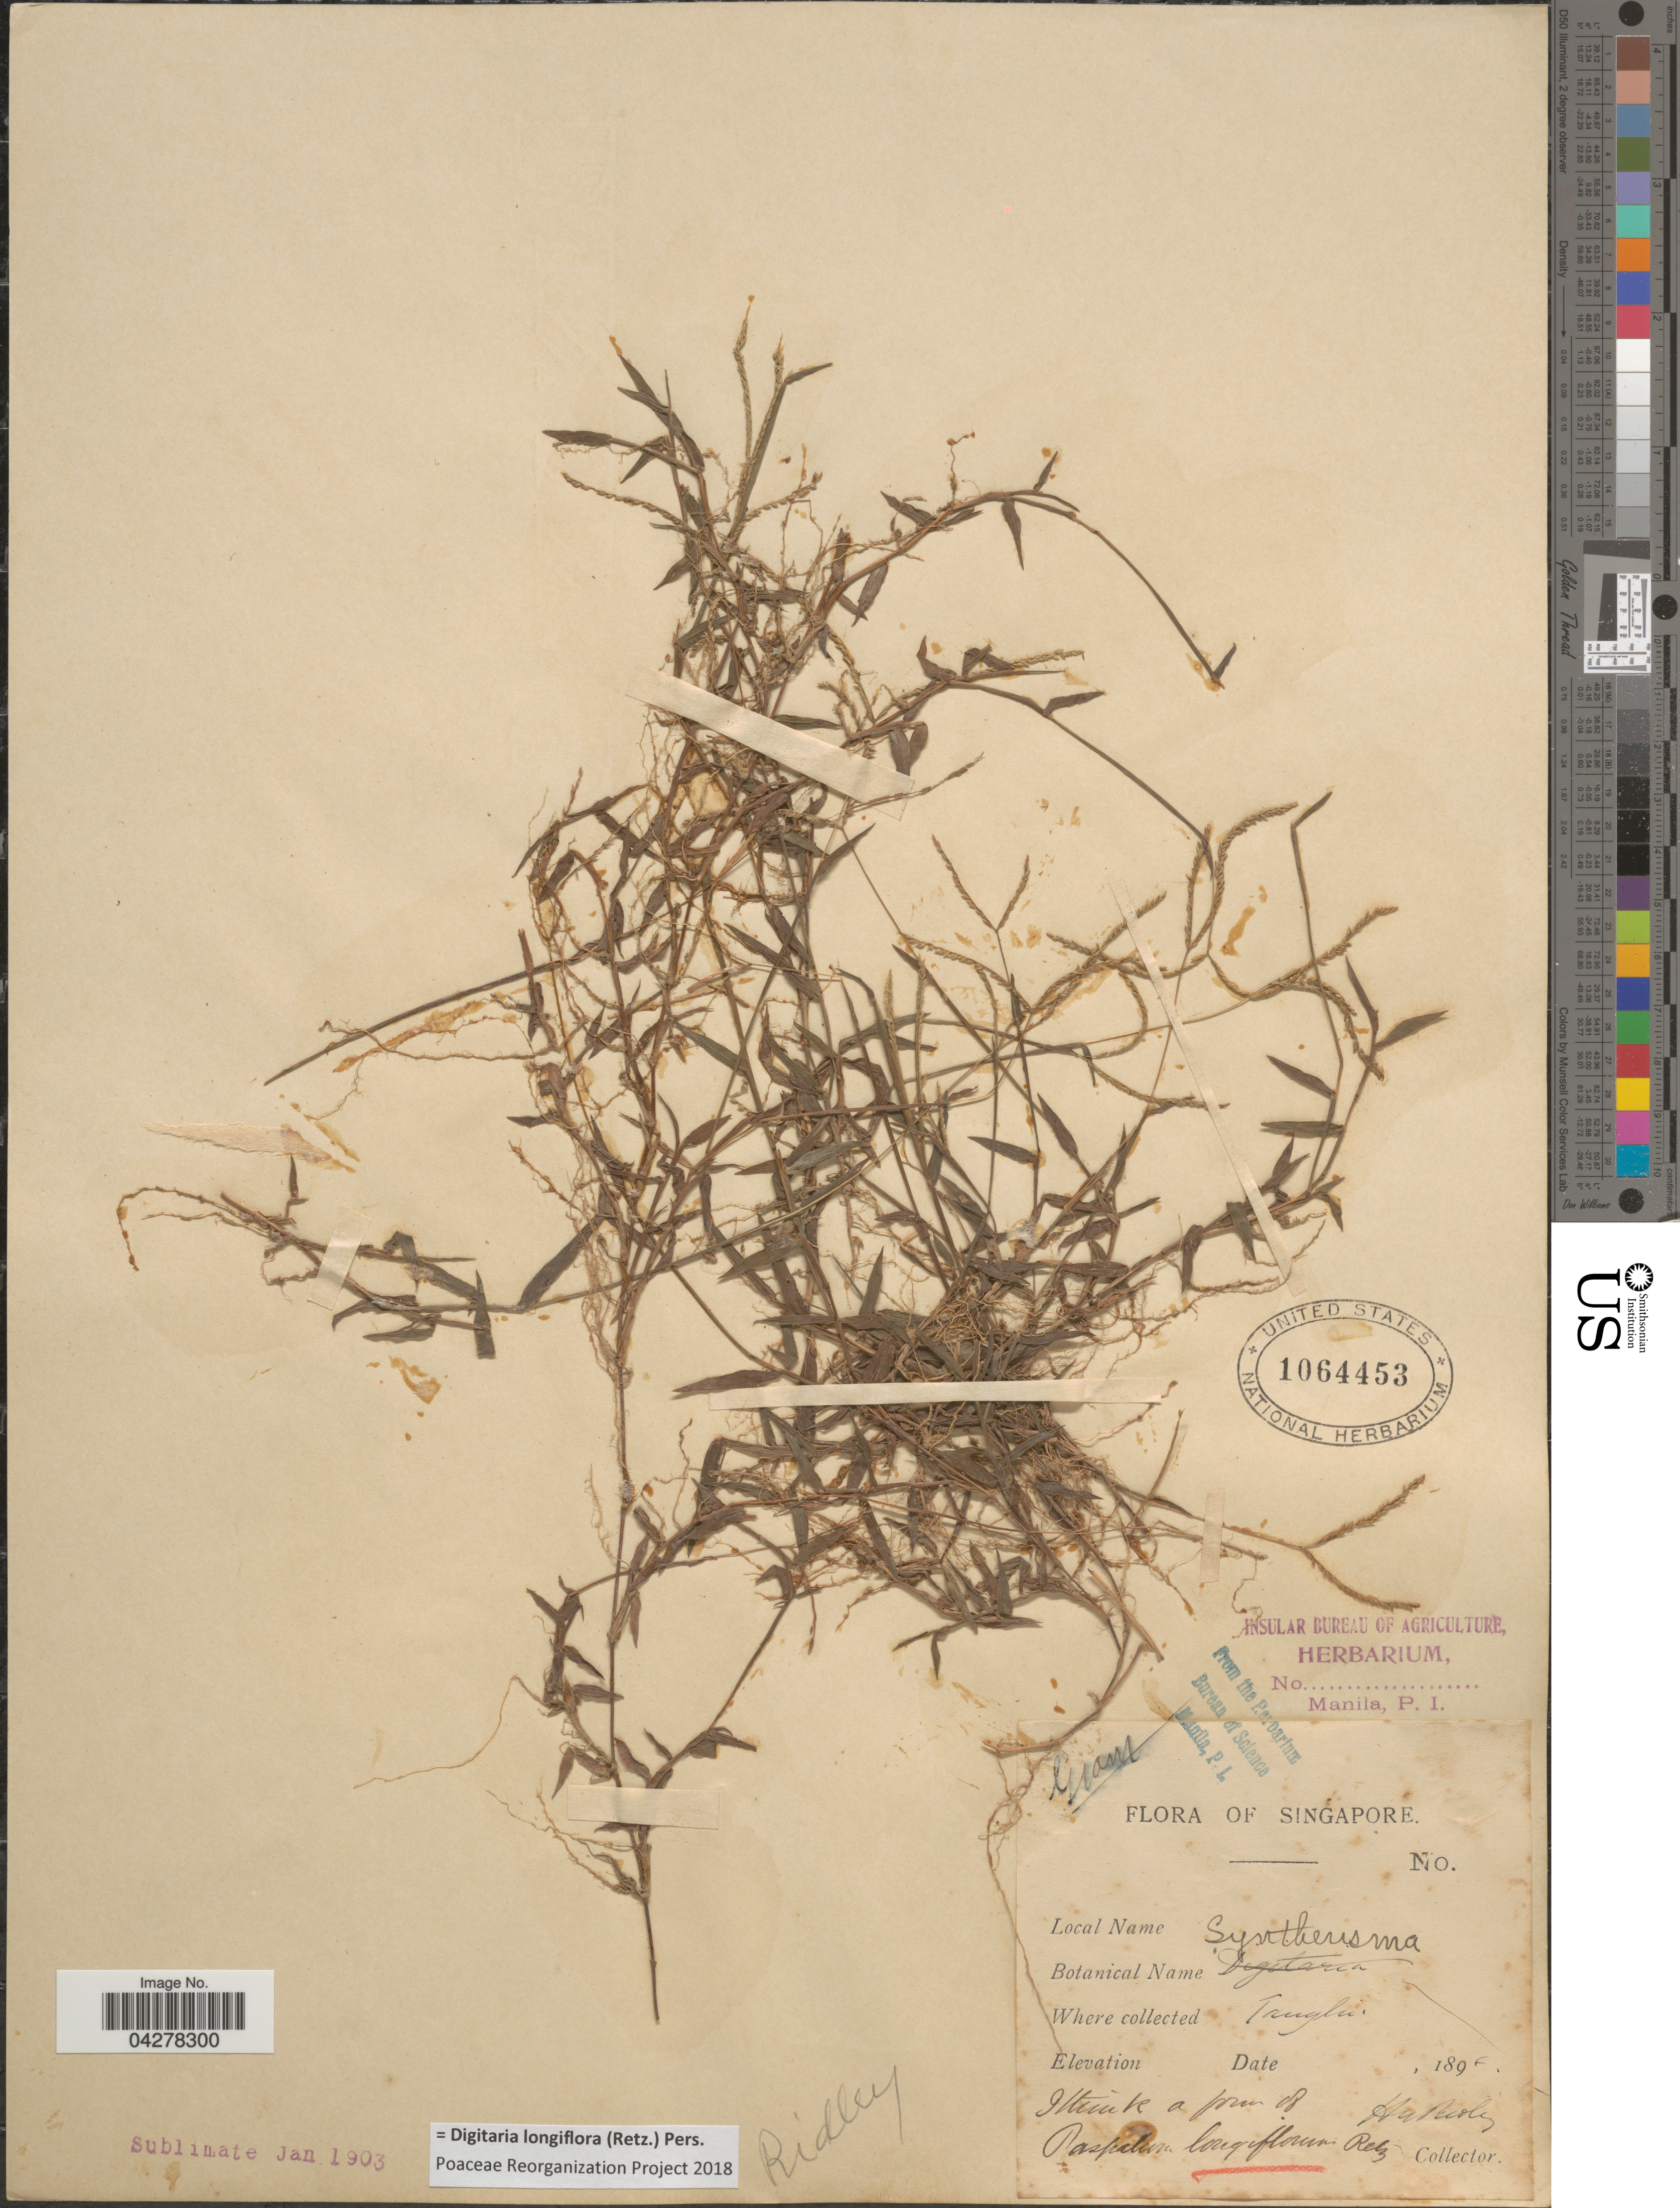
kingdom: Plantae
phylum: Tracheophyta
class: Liliopsida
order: Poales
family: Poaceae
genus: Digitaria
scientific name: Digitaria longiflora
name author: (Retz.) Pers.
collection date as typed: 189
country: Singapore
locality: Tauglu.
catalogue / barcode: US 1064453